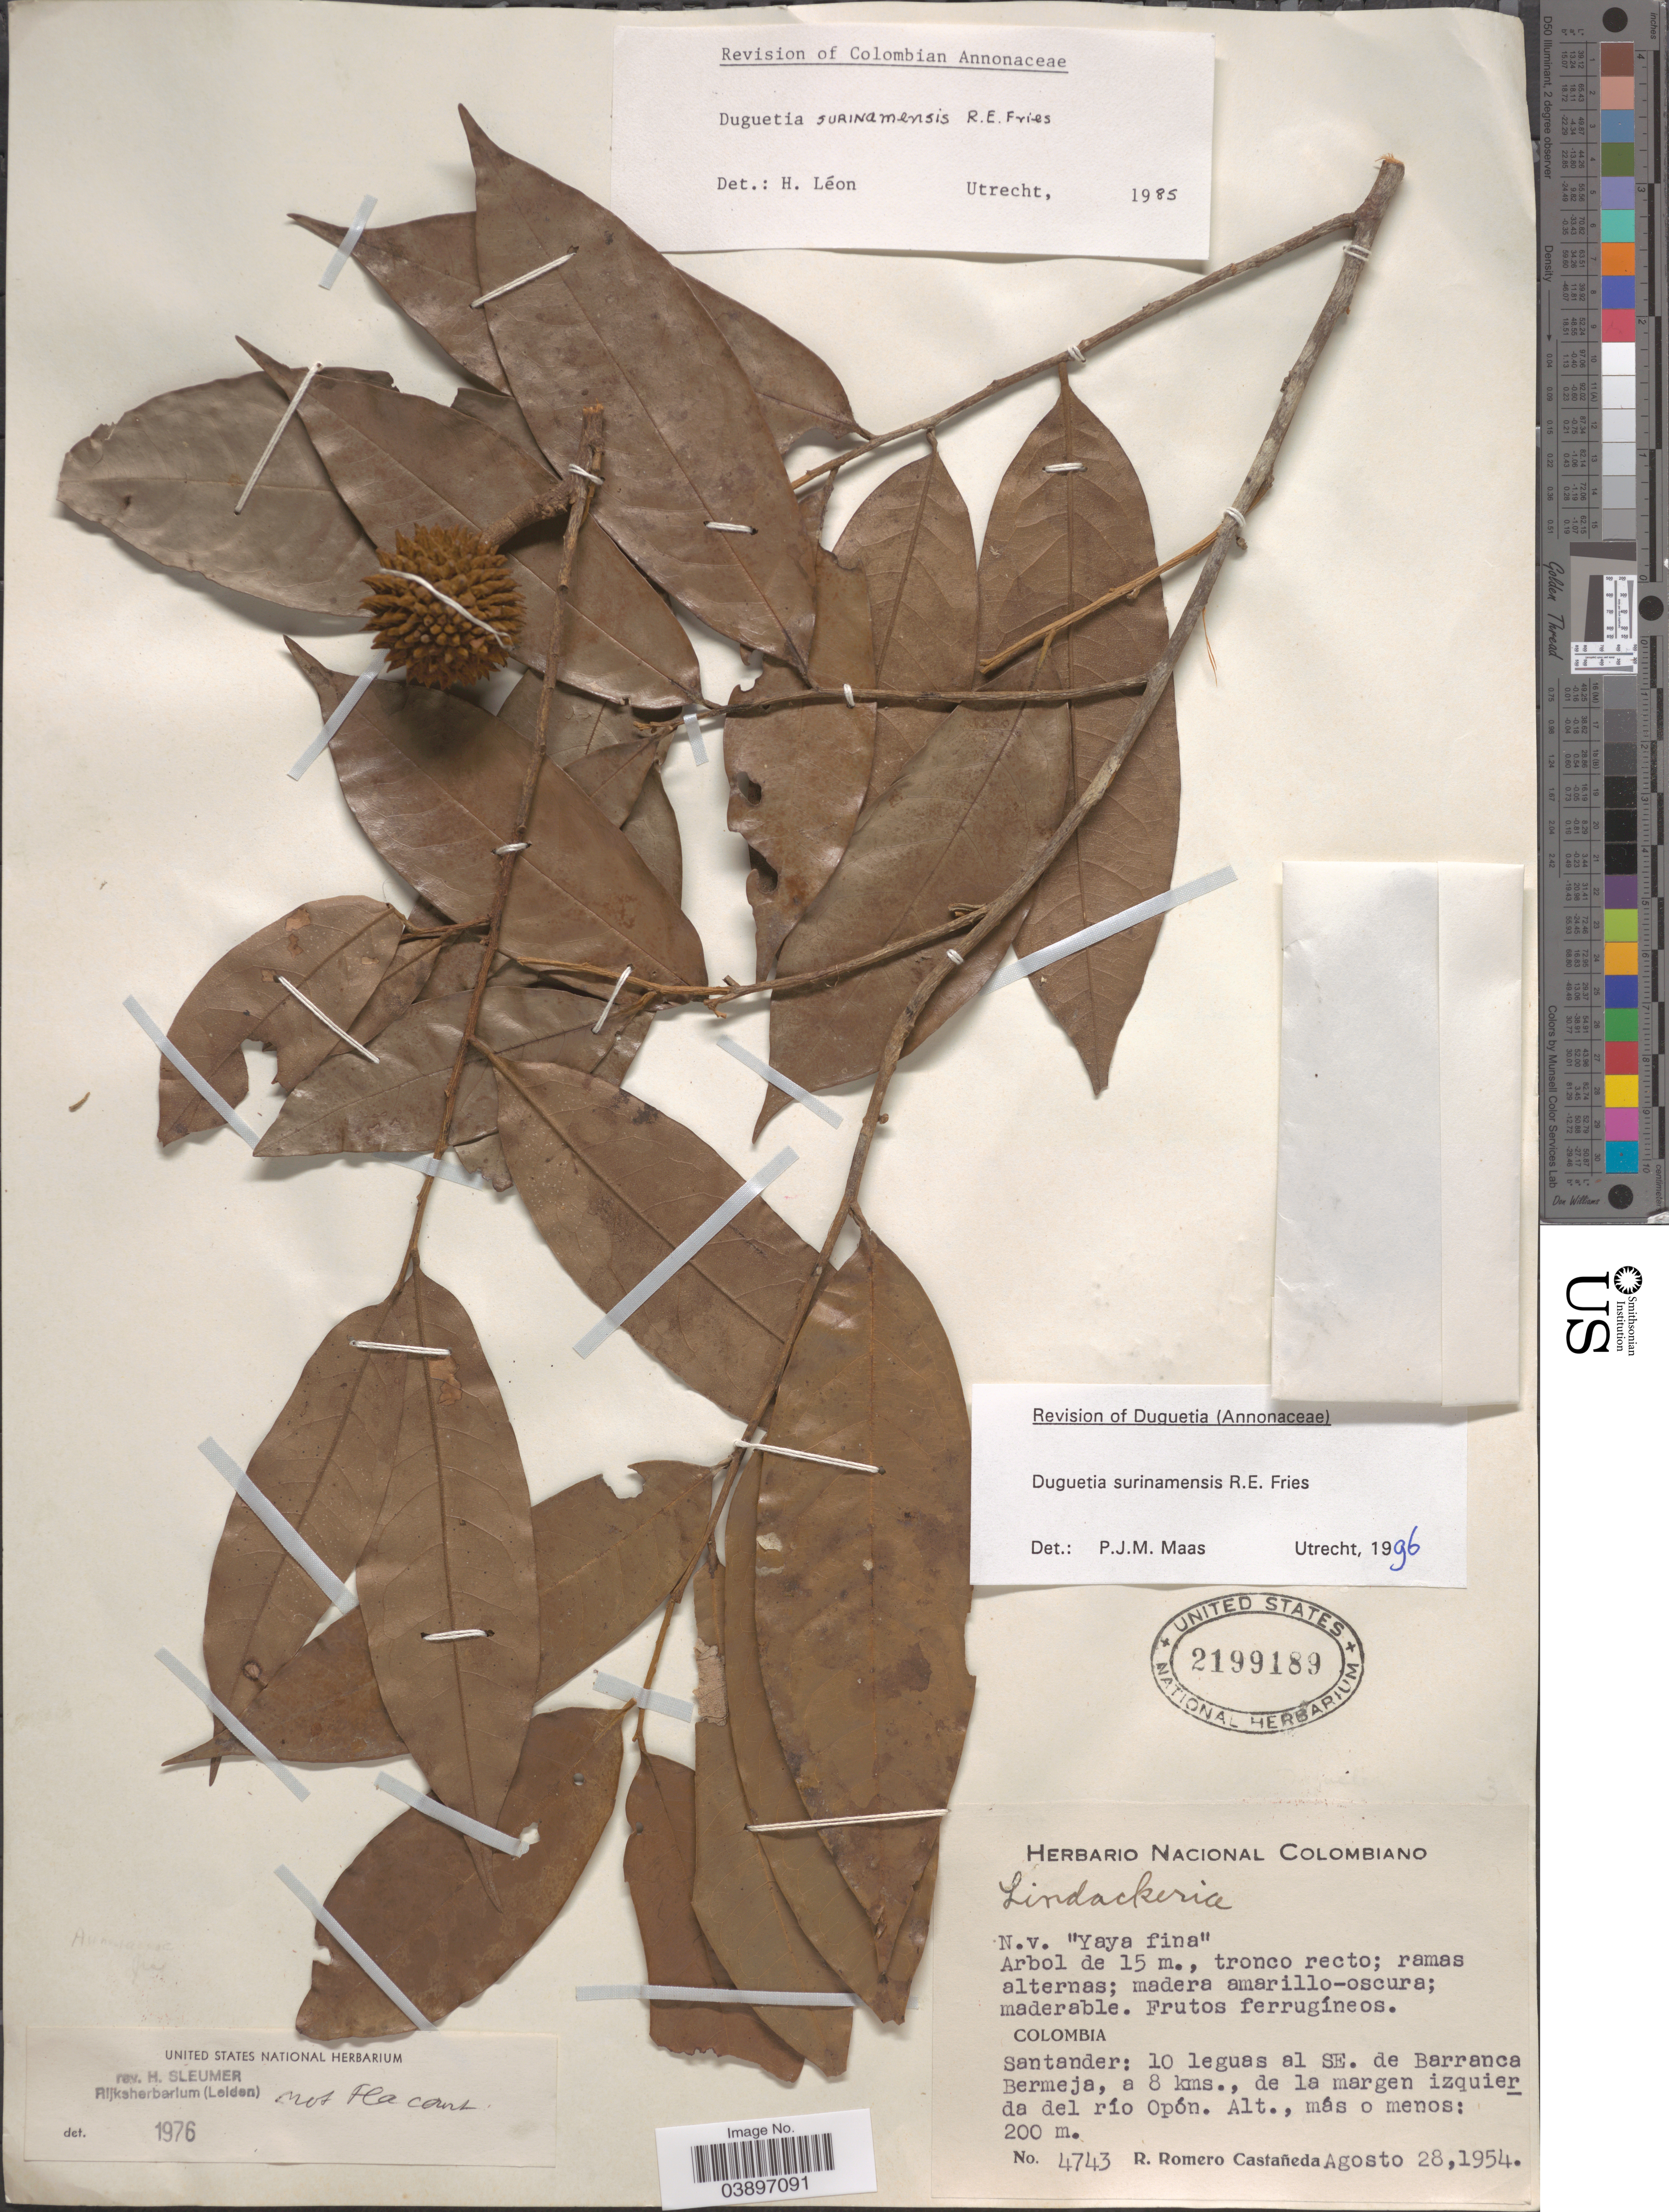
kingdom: Plantae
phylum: Tracheophyta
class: Magnoliopsida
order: Magnoliales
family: Annonaceae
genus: Duguetia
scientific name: Duguetia surinamensis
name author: R.E. Fr.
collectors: R. Romero Castañeda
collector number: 4743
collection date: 1954-08-28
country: Colombia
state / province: Santander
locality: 10 leguas al SE. de Barranca Bermeja, a 8 kms., de la margen izquierda del río Opón.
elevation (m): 200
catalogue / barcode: US 2199189